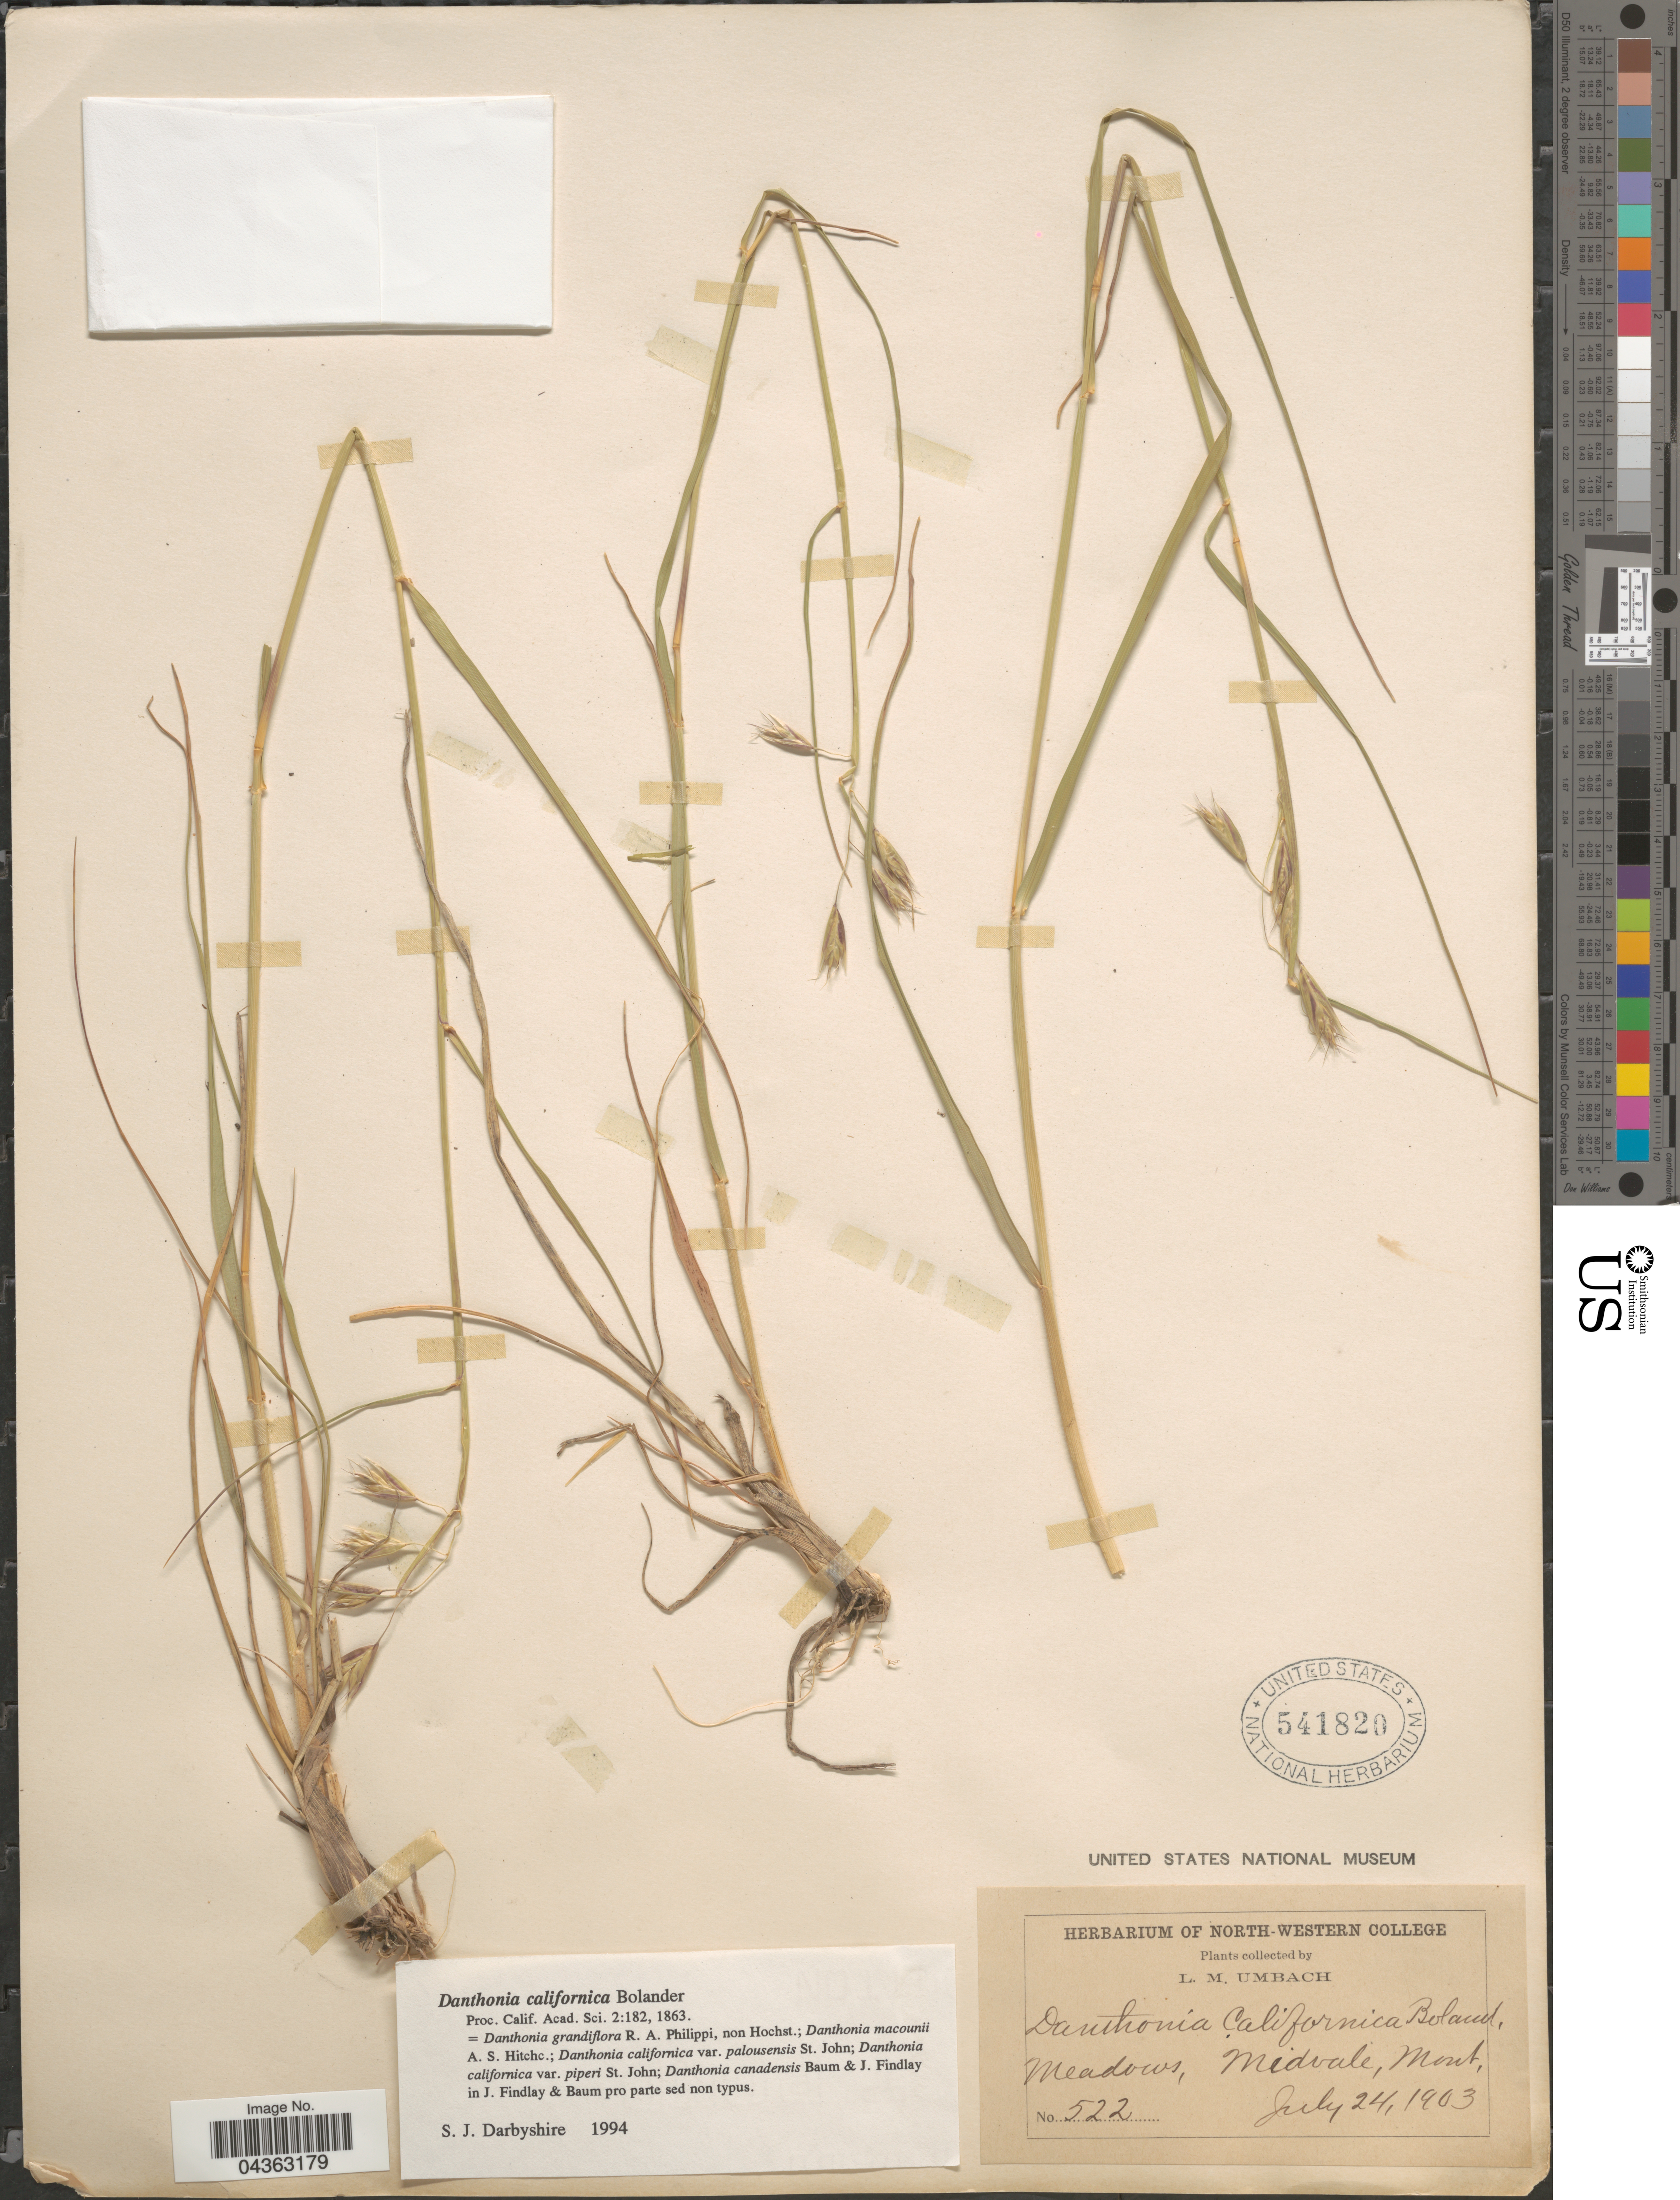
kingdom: Plantae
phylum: Tracheophyta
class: Liliopsida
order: Poales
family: Poaceae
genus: Danthonia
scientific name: Danthonia californica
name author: Bol.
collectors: L. M. Umbach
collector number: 522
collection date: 1903-07-24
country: United States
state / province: Montana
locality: Meadows, Midvale.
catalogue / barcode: US 541820